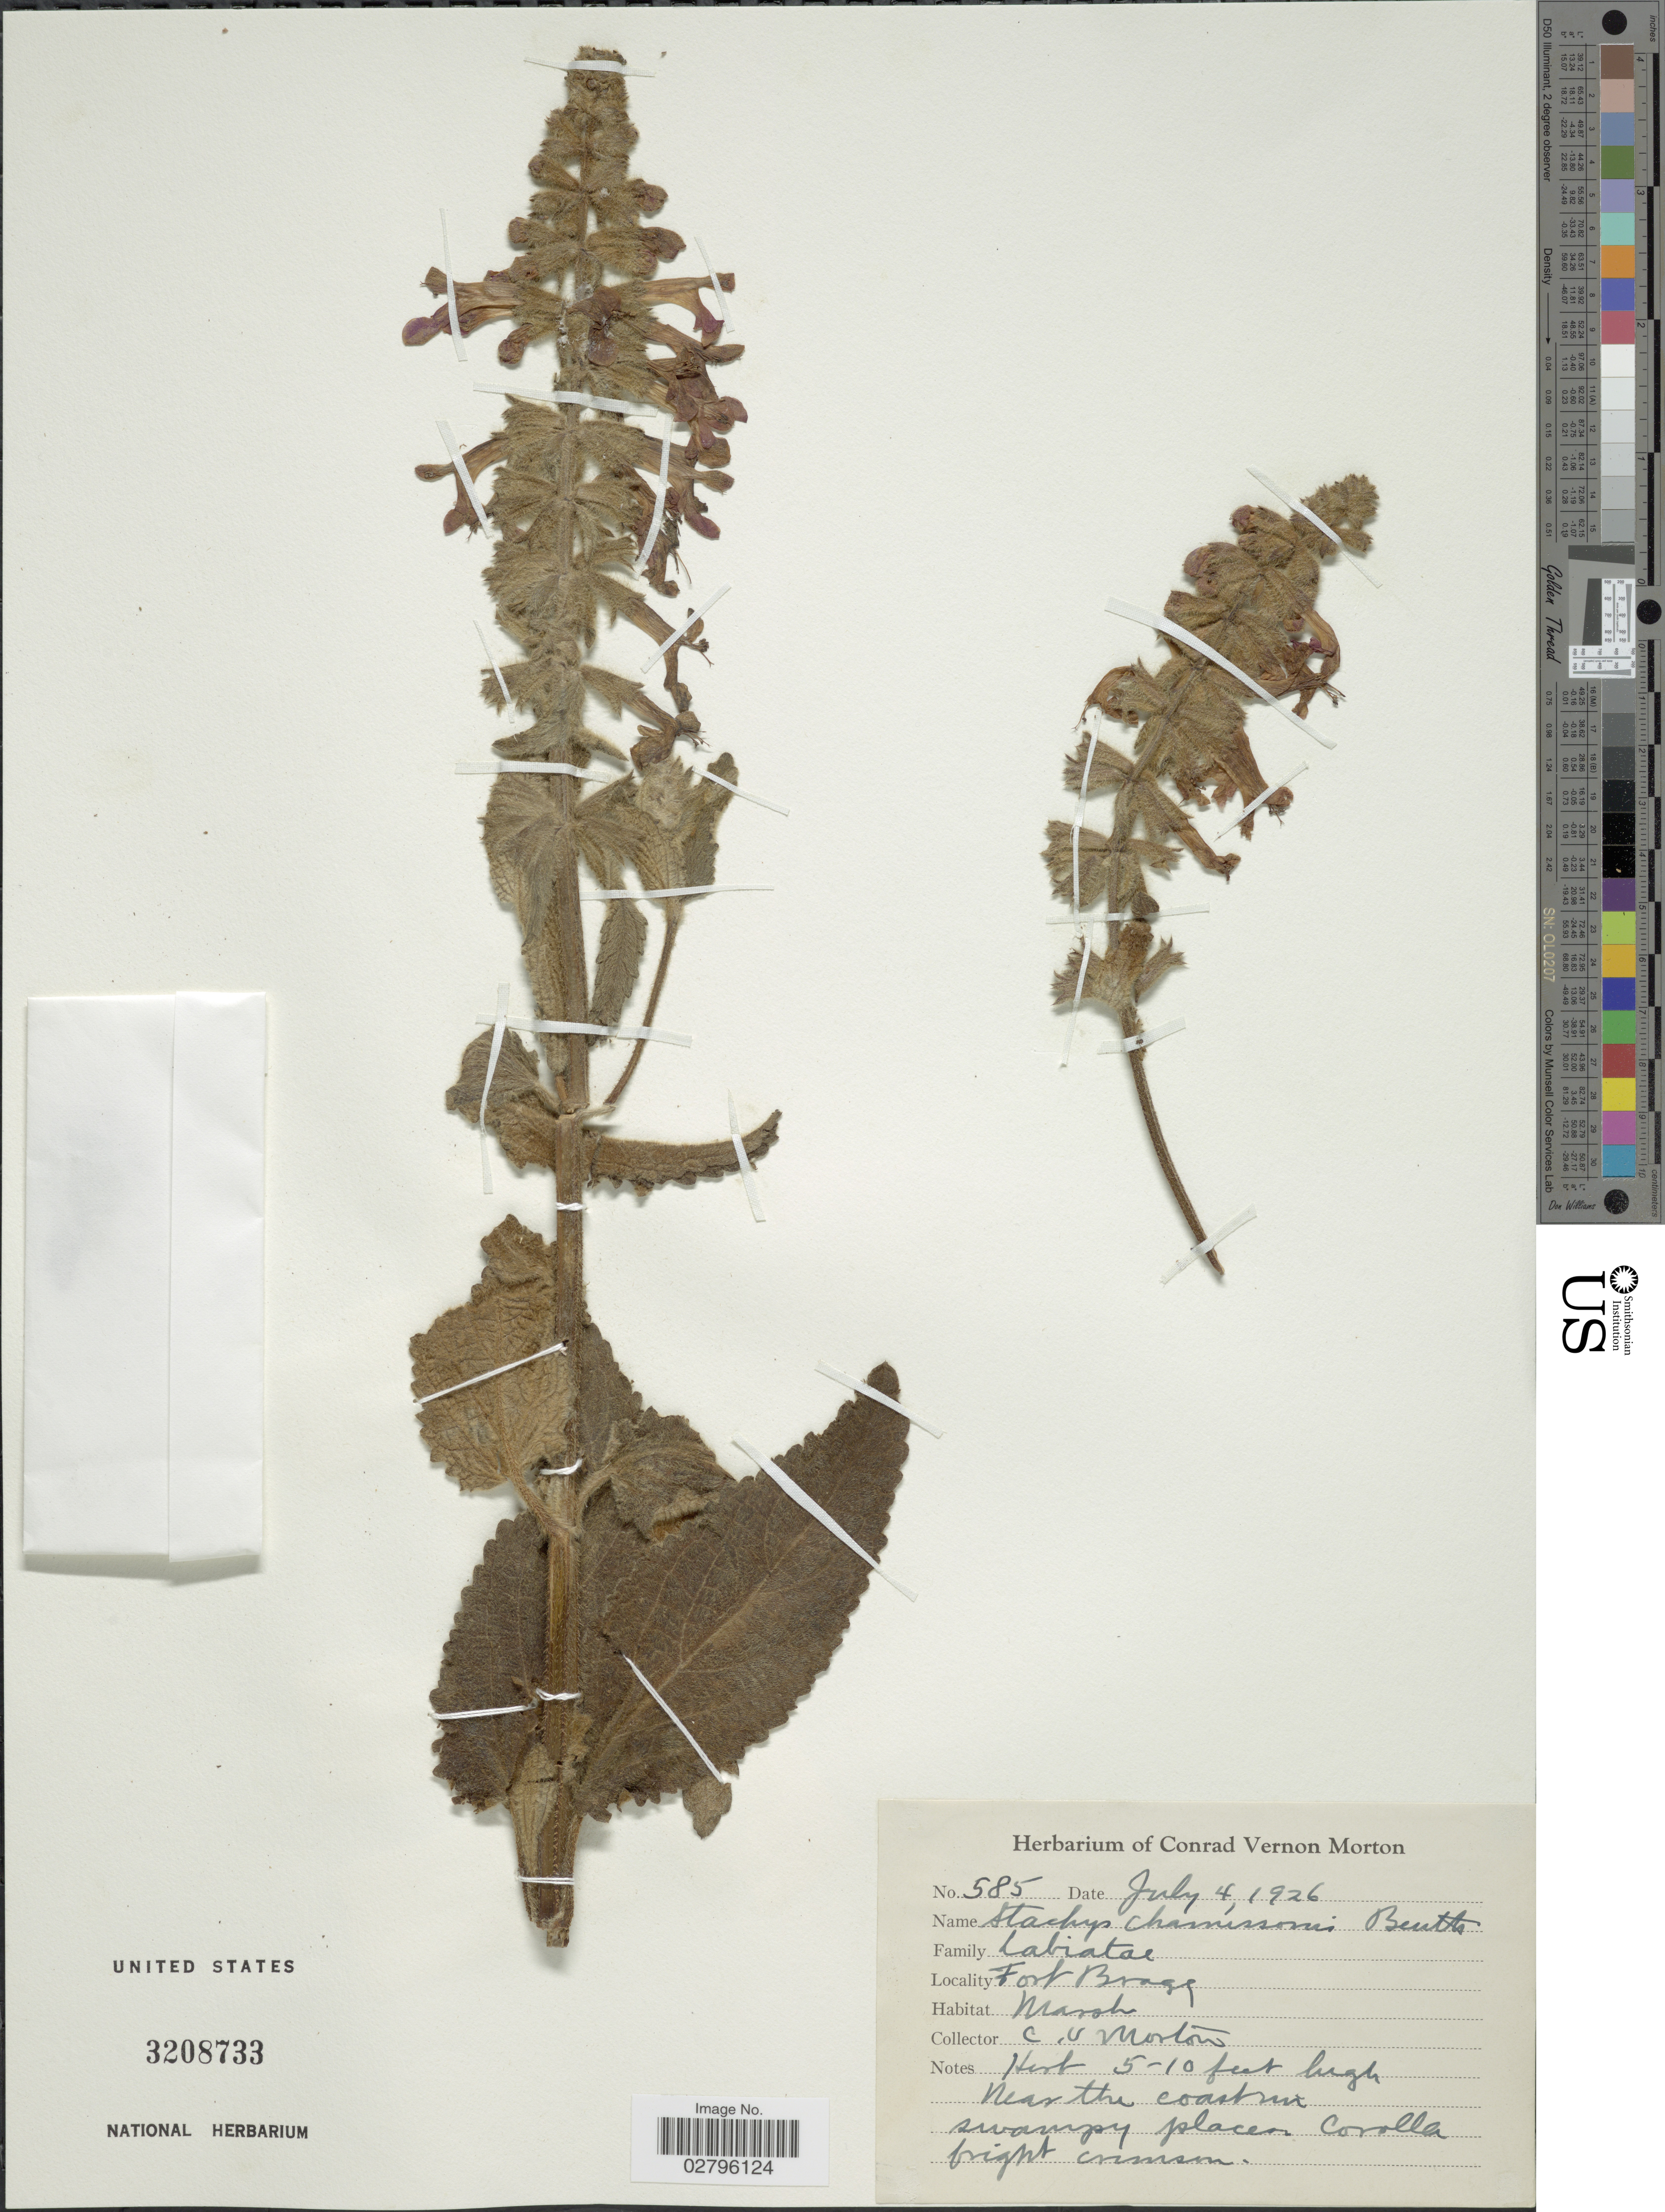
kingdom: Plantae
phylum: Tracheophyta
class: Magnoliopsida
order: Lamiales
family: Lamiaceae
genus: Stachys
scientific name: Stachys chamissonis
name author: Benth.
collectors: C. V. Morton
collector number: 585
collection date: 1926-07-04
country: United States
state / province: North Carolina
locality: Fort Bragg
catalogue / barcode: US 3208733